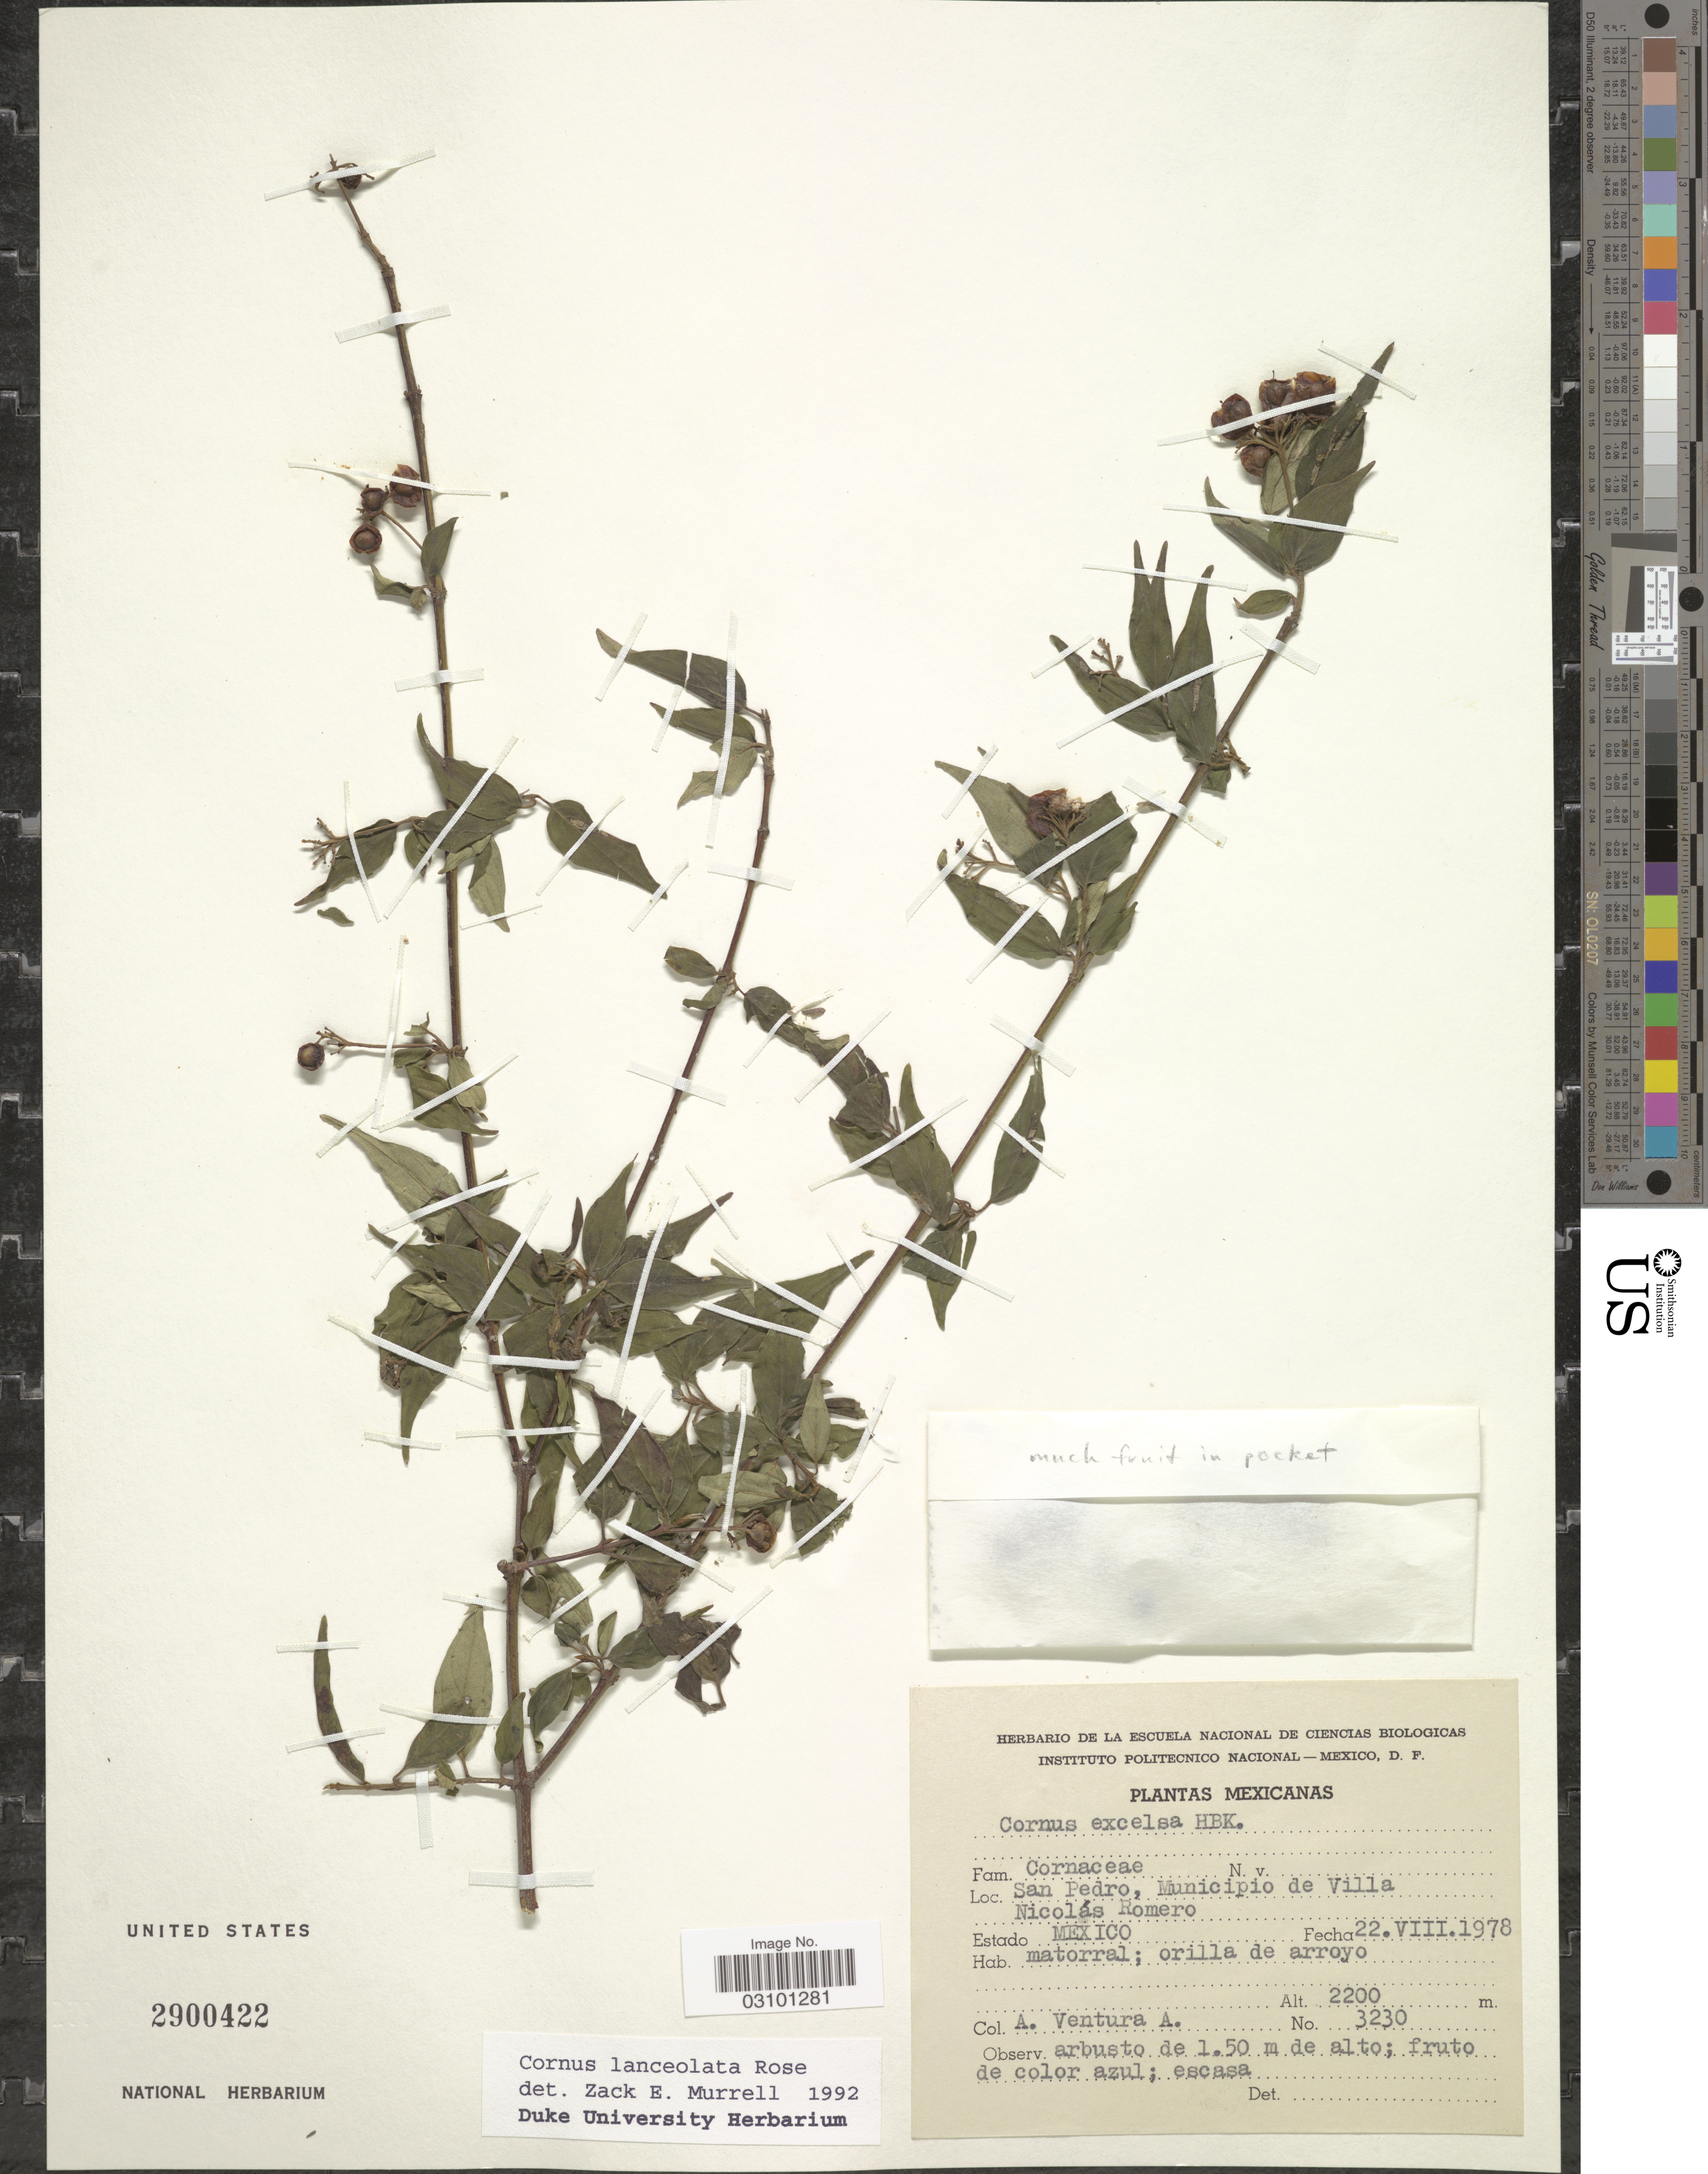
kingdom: Plantae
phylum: Tracheophyta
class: Magnoliopsida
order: Cornales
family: Cornaceae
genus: Cornus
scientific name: Cornus lanceolata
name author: Rose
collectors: A. Ventura A.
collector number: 3230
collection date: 1978-08-22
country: Mexico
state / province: México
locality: San Pedro, Municipio de Villa. Nicolás Romero.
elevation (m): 2200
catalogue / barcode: US 2900422